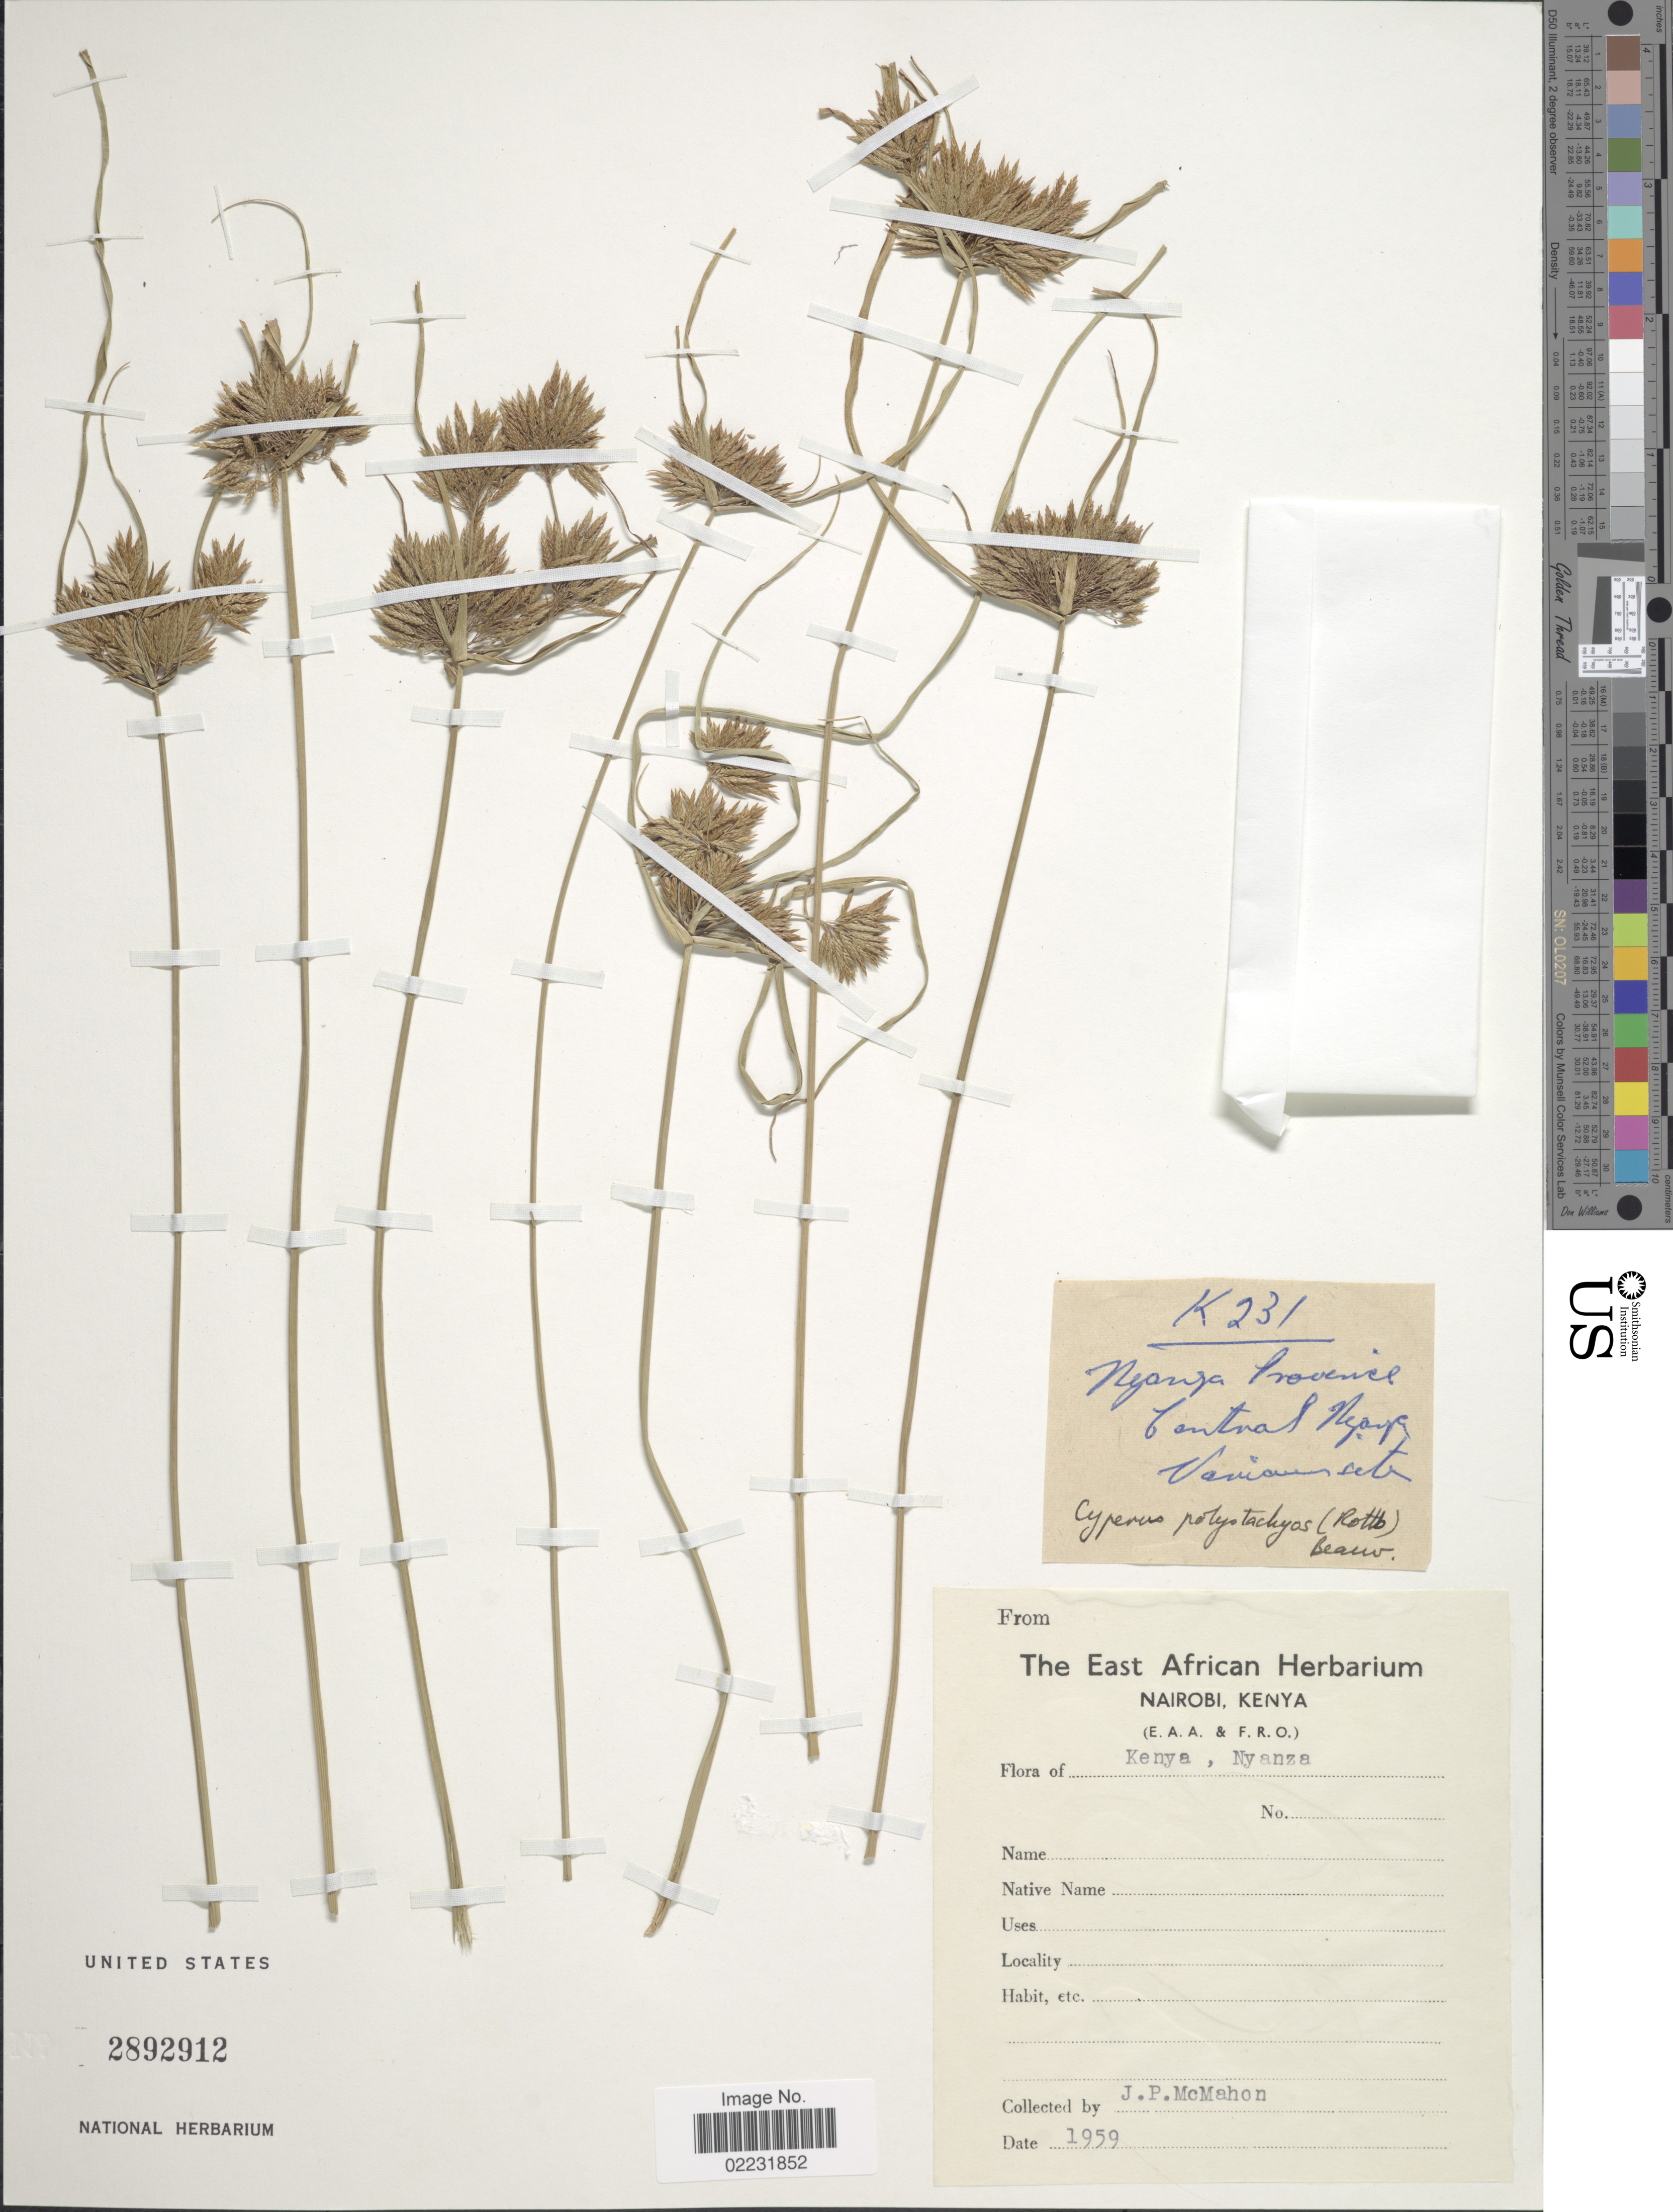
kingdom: Plantae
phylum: Tracheophyta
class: Liliopsida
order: Poales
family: Cyperaceae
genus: Cyperus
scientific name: Cyperus polystachyos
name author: Rottb.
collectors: J. Mcmahon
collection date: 1959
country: Kenya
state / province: Nairobi Area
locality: Nairobi, Kenya, Kenya, Nyanza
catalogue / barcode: US 2892912